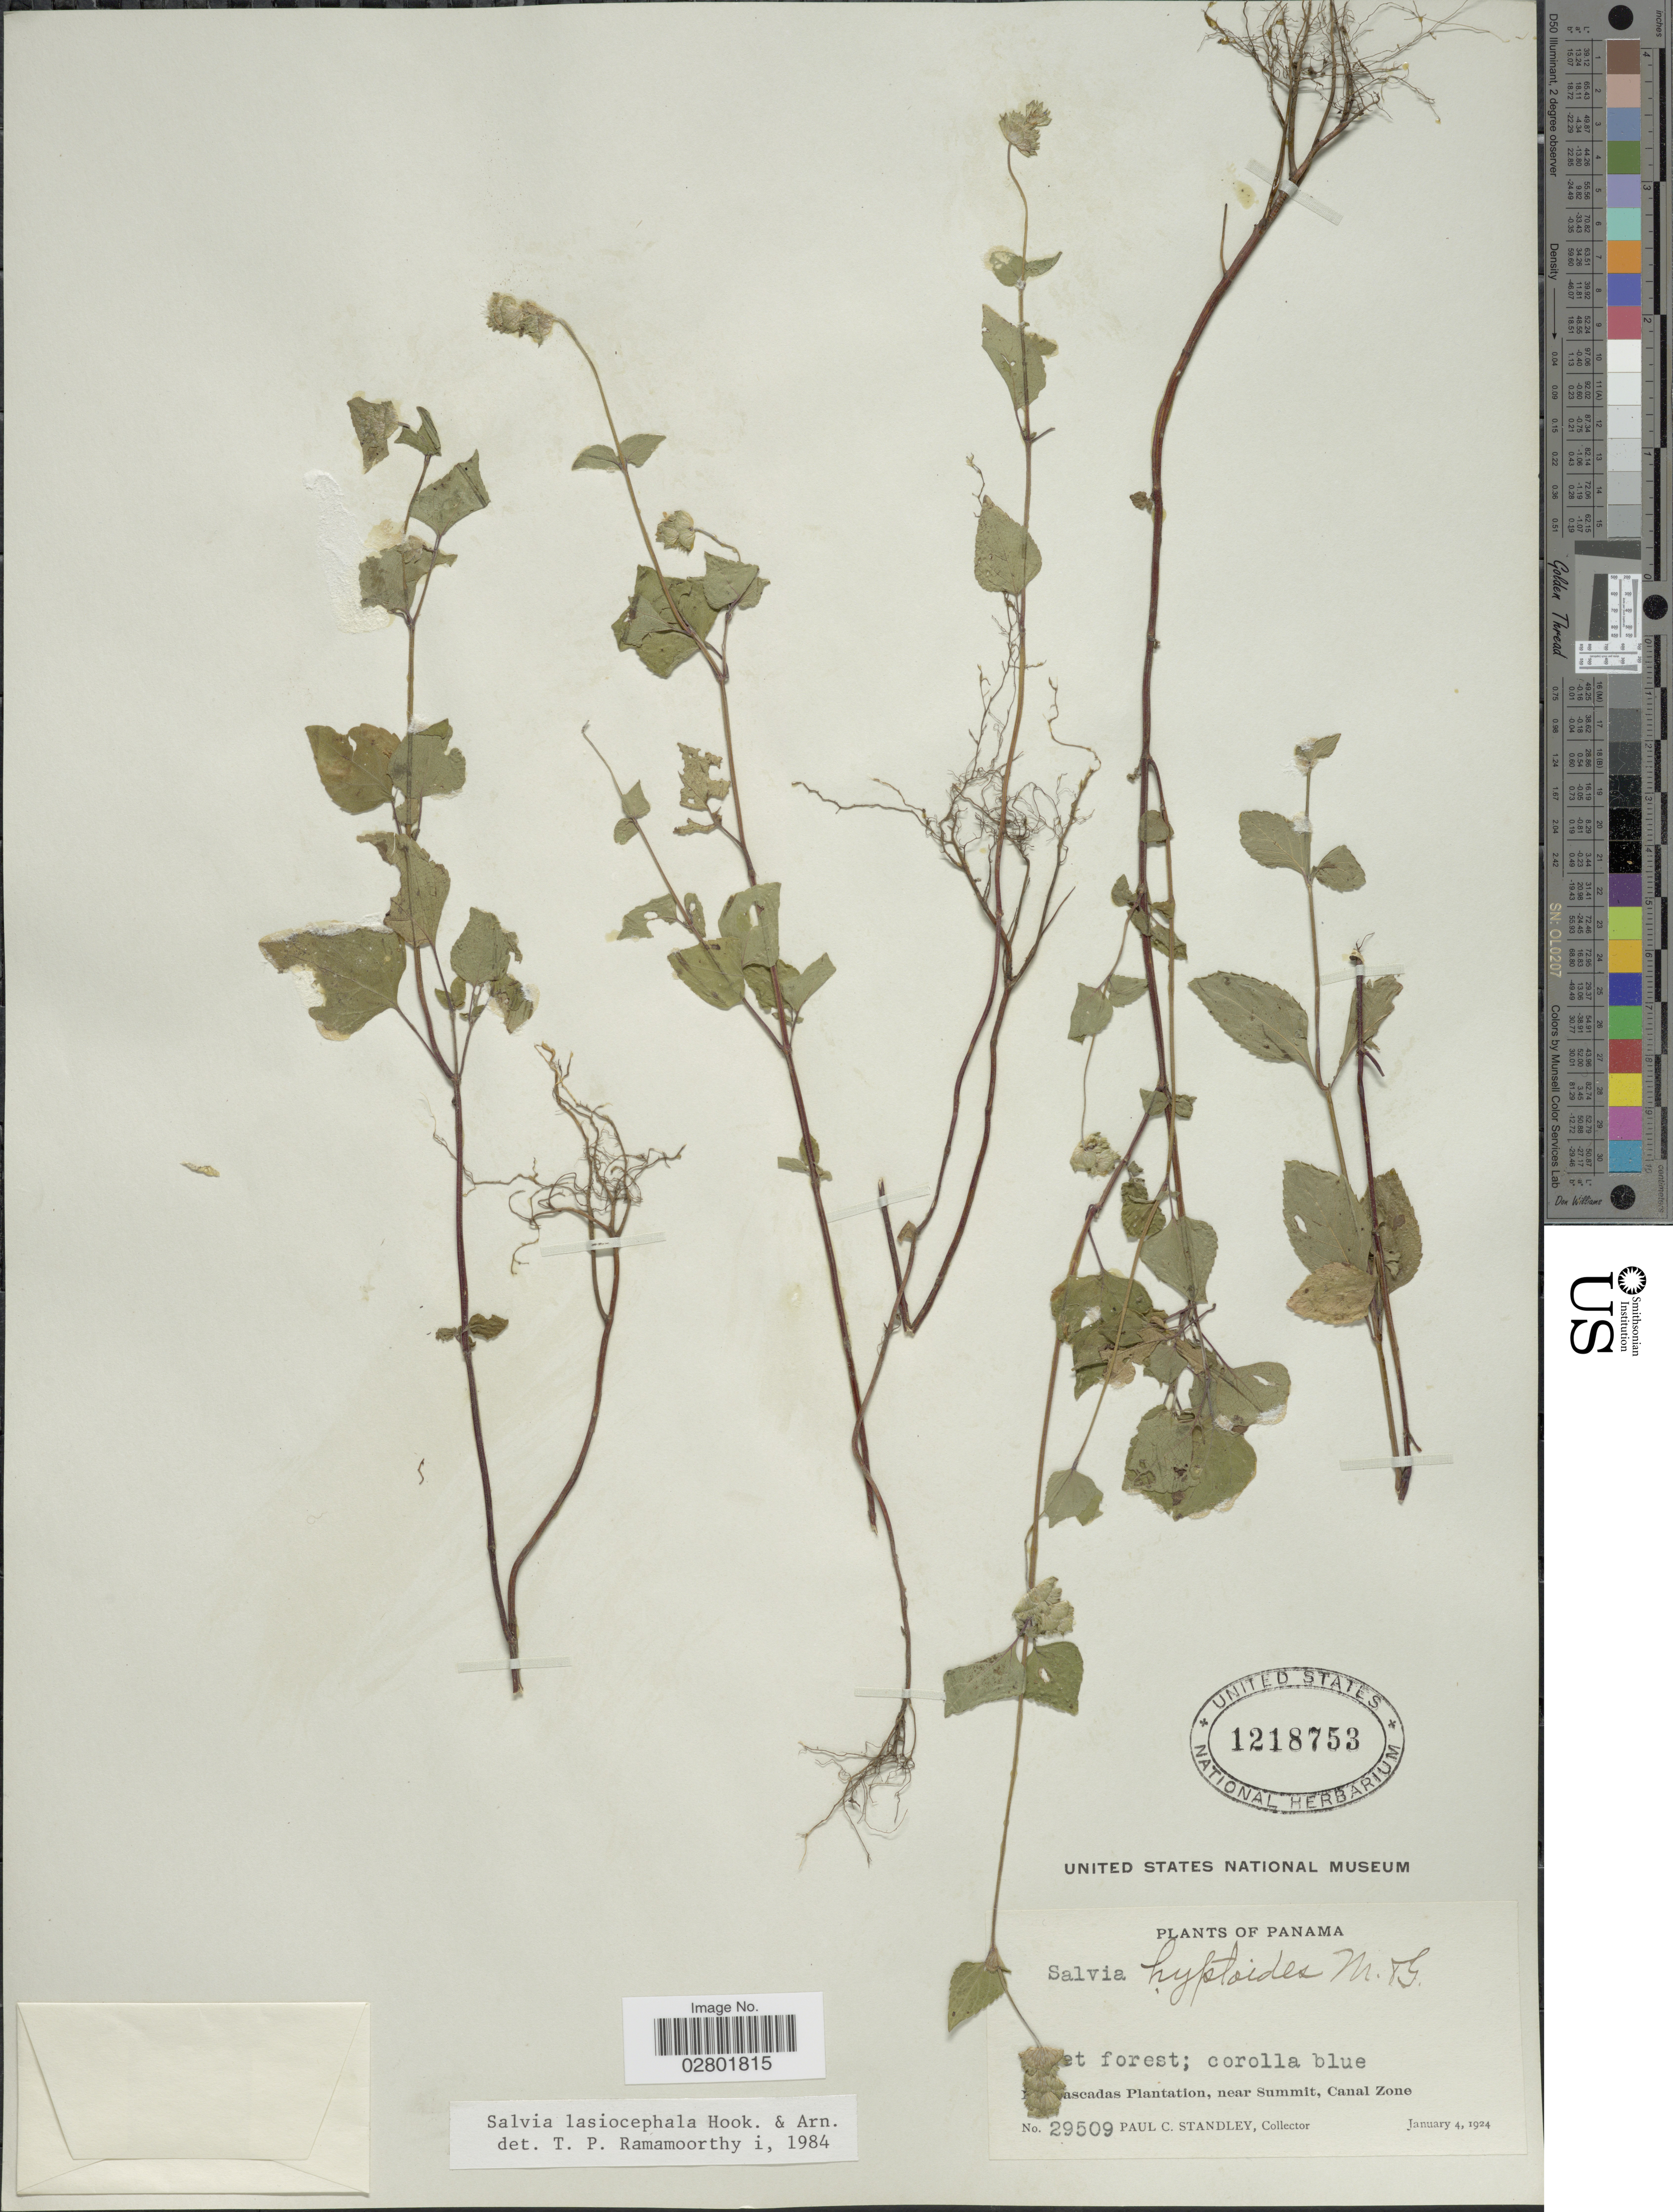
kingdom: Plantae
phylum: Tracheophyta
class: Magnoliopsida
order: Lamiales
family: Lamiaceae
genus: Salvia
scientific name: Salvia lasiocephala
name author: Hook. & Arn.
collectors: P. C. Standley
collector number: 29509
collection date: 1924-01-04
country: Panama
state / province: Panamá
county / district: Canal Zone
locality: Cascadas Plantation, near Summit, Canal Zone.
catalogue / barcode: US 1218753